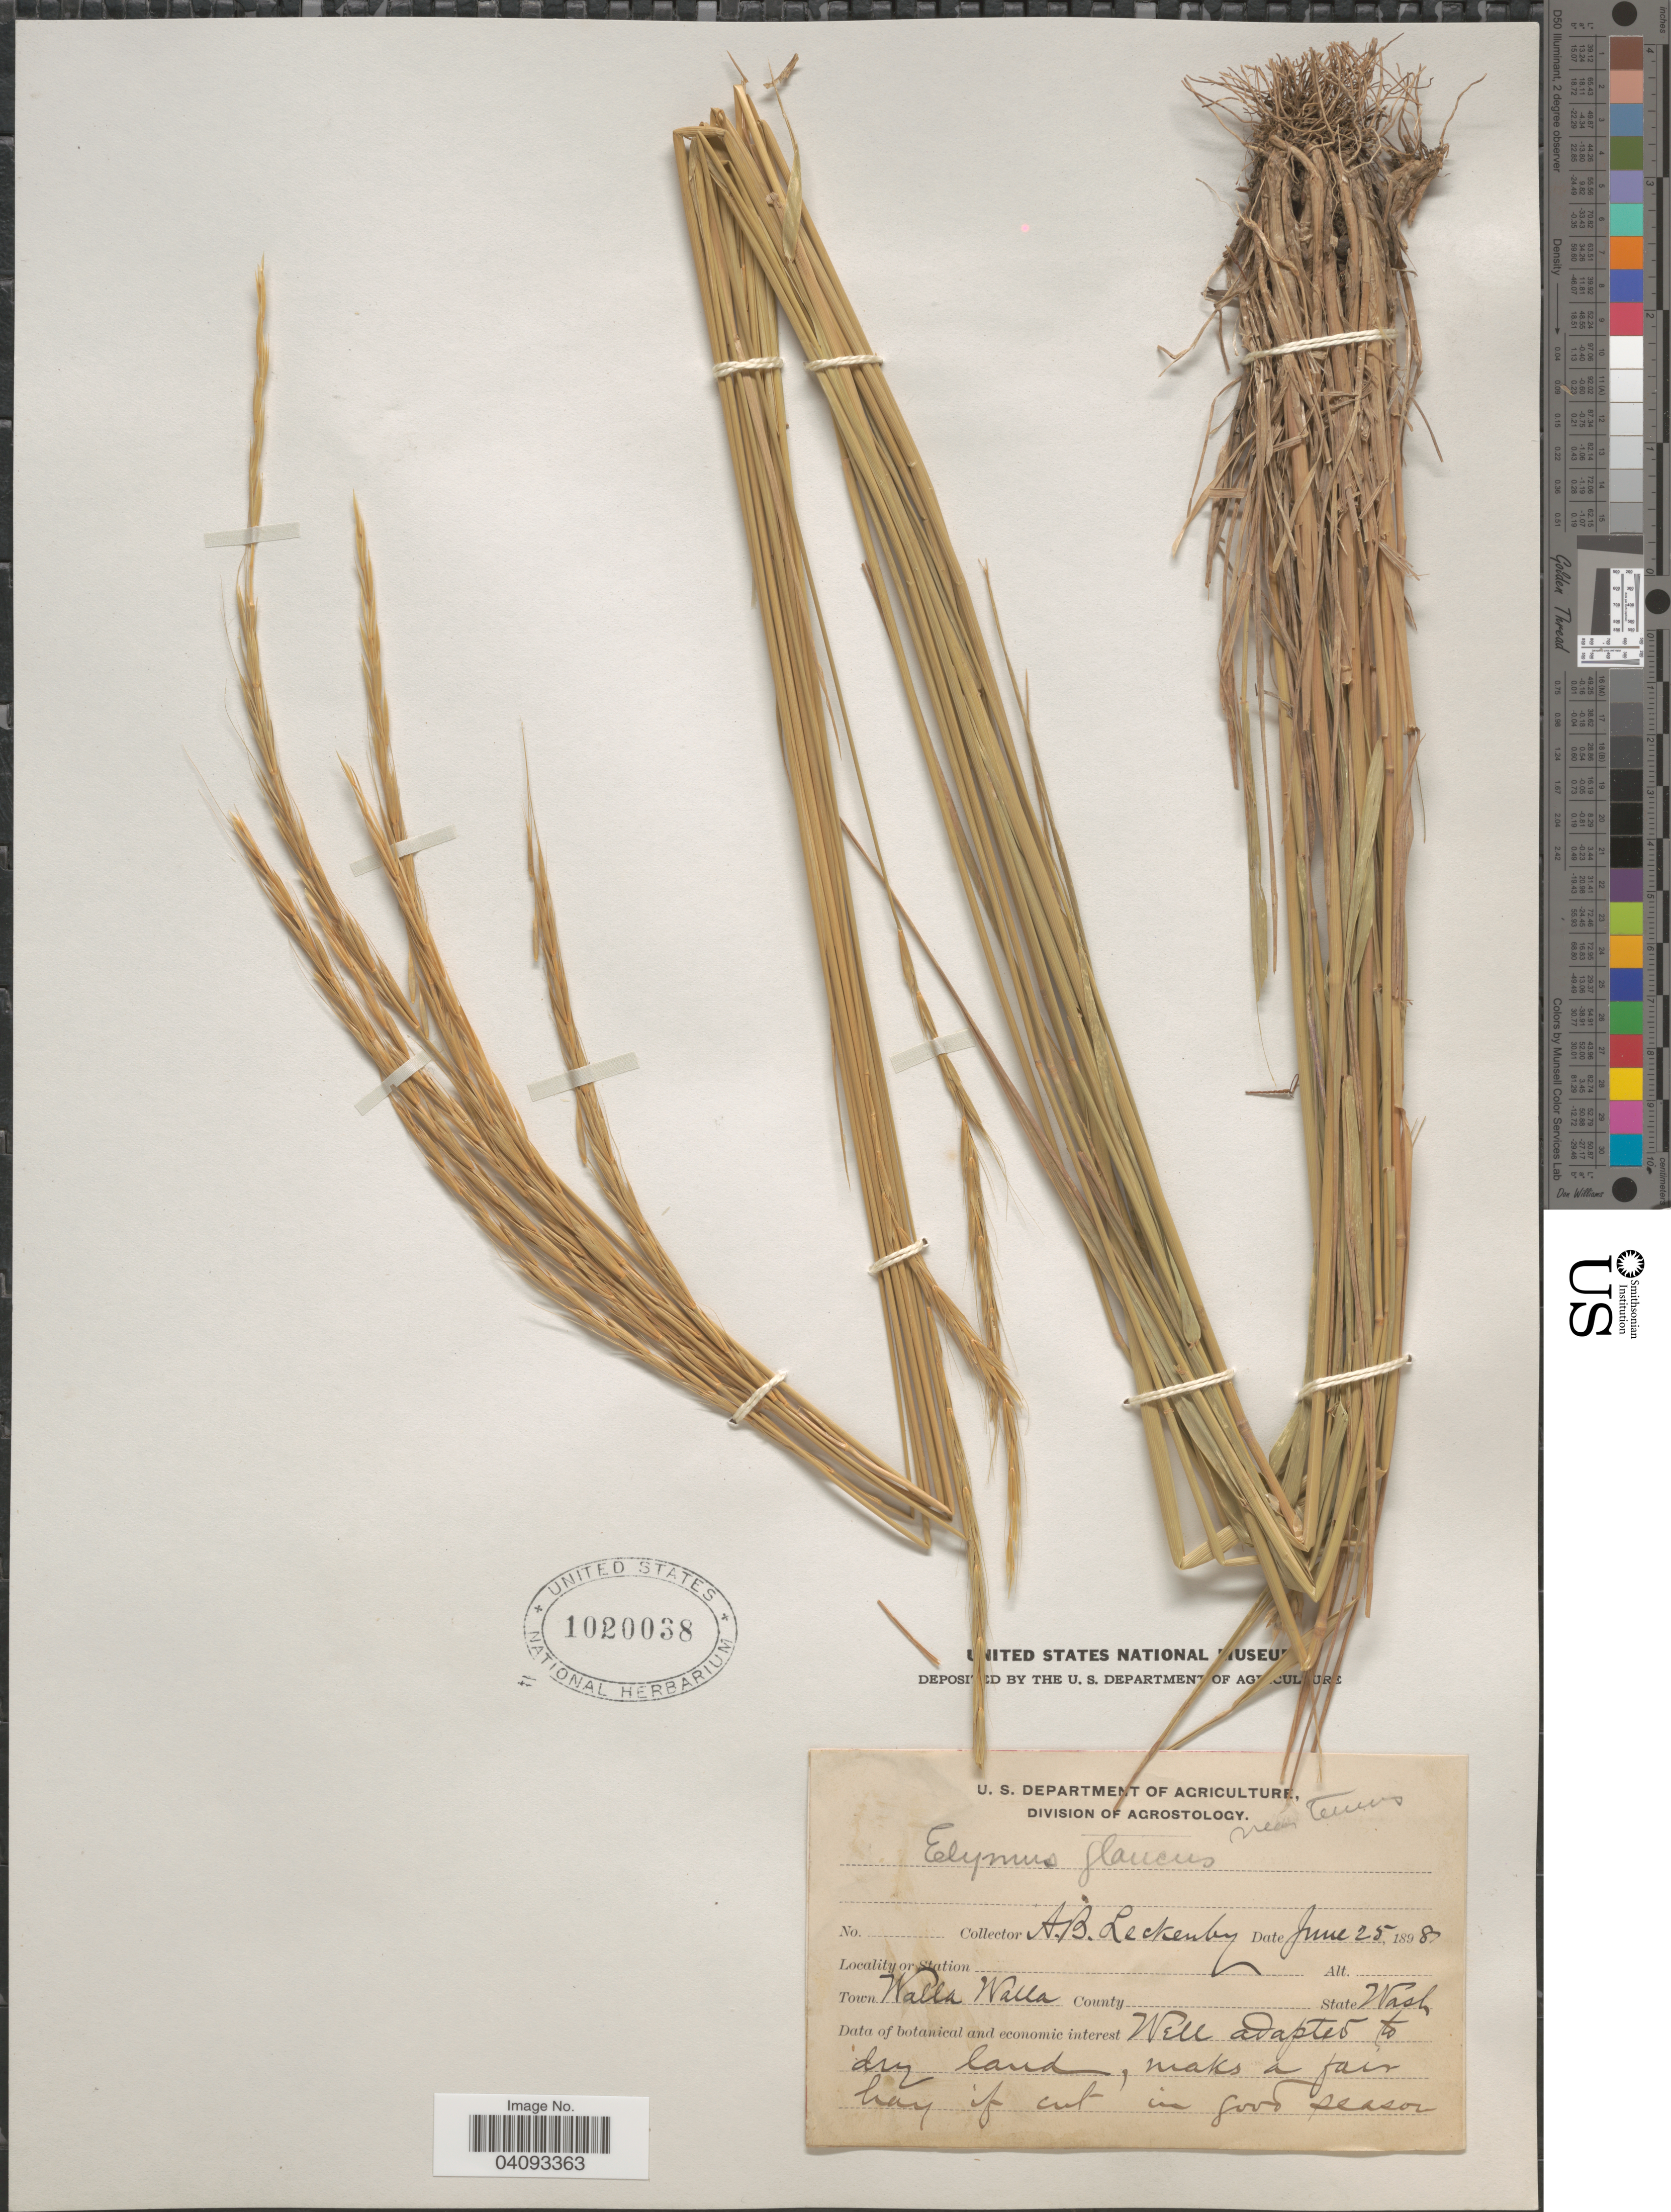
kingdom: Plantae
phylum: Tracheophyta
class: Liliopsida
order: Poales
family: Poaceae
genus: Elymus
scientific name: Elymus glaucus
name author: Buckley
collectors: A. Leckenby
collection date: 1898-06-25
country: United States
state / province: Washington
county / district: Walla Walla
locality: Town Walla Walla.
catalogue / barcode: US 1020038